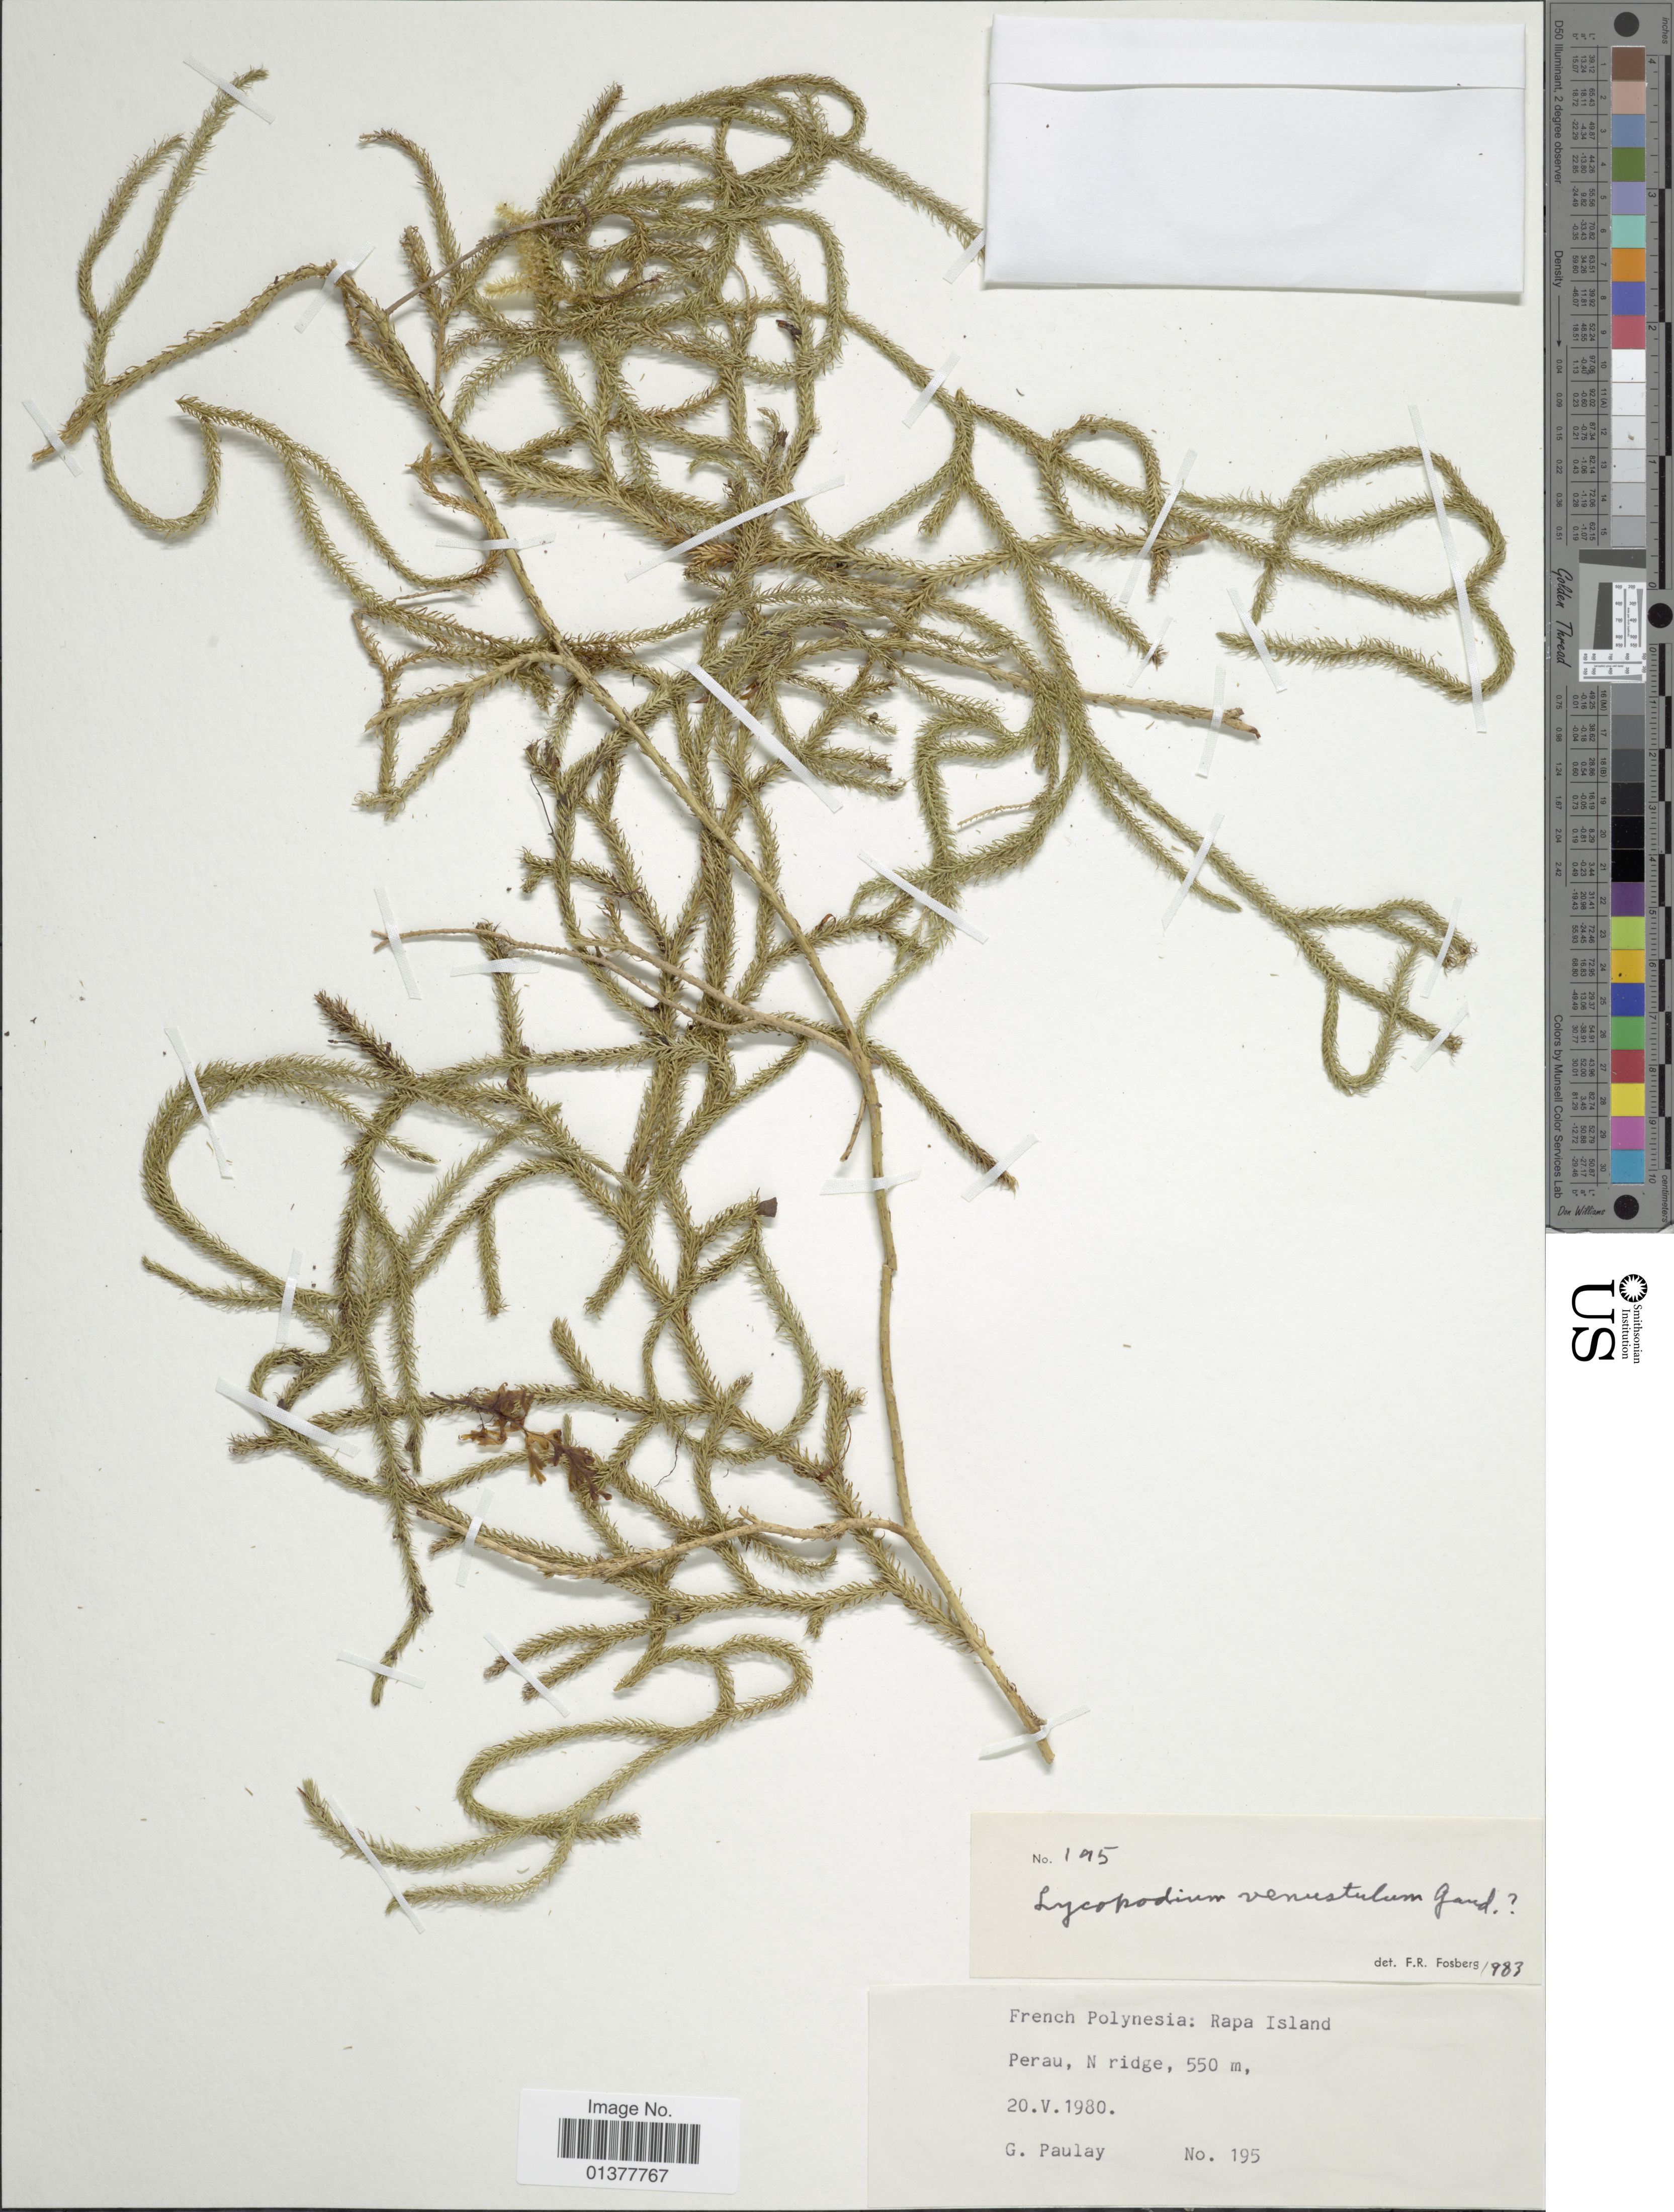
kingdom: Plantae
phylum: Tracheophyta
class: Lycopodiopsida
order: Lycopodiales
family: Lycopodiaceae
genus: Lycopodium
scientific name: Lycopodium venustulum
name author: Gaudich.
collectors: G. Paulay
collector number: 195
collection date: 1980-05-20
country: French Polynesia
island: Rapa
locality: Rapa Island, Perau, N ridge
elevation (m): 550